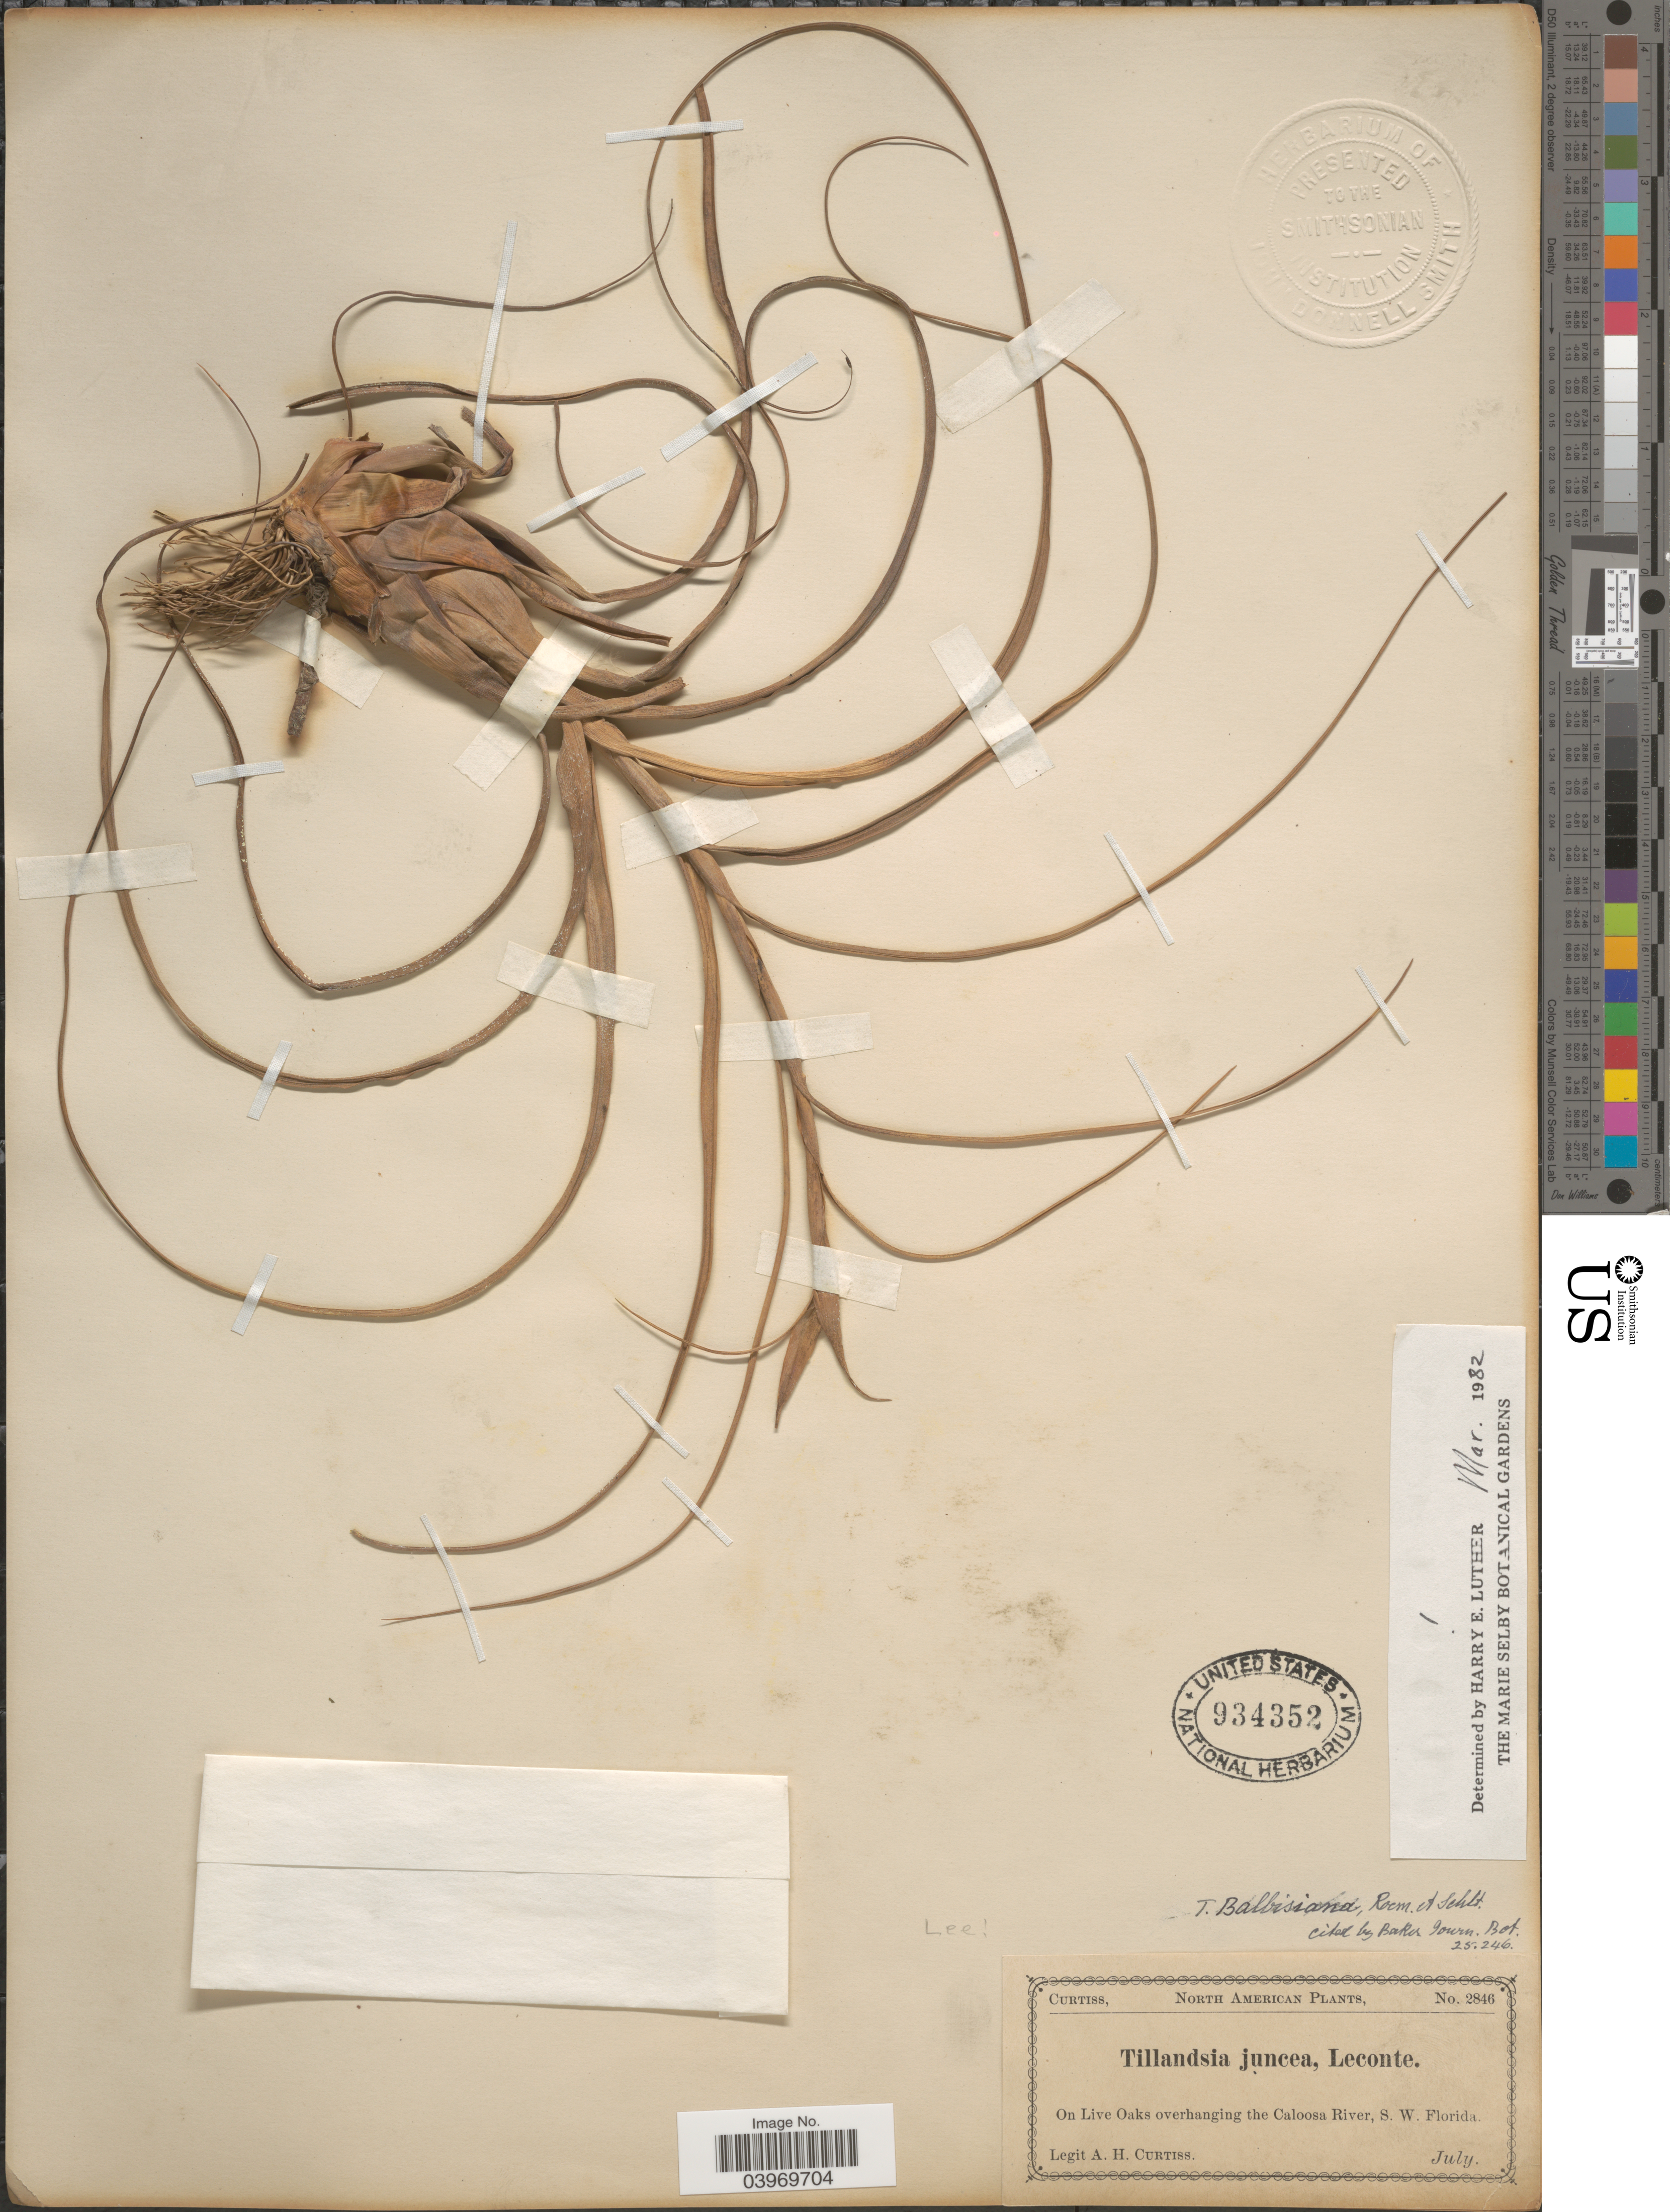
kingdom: Plantae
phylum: Tracheophyta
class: Liliopsida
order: Poales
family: Bromeliaceae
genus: Tillandsia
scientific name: Tillandsia balbisiana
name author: Schult. f.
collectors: A. H. Curtiss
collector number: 2846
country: United States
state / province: Florida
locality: On Live Oaks overhanging the Caloosa River, S.W. Florida. Lee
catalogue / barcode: US 934352